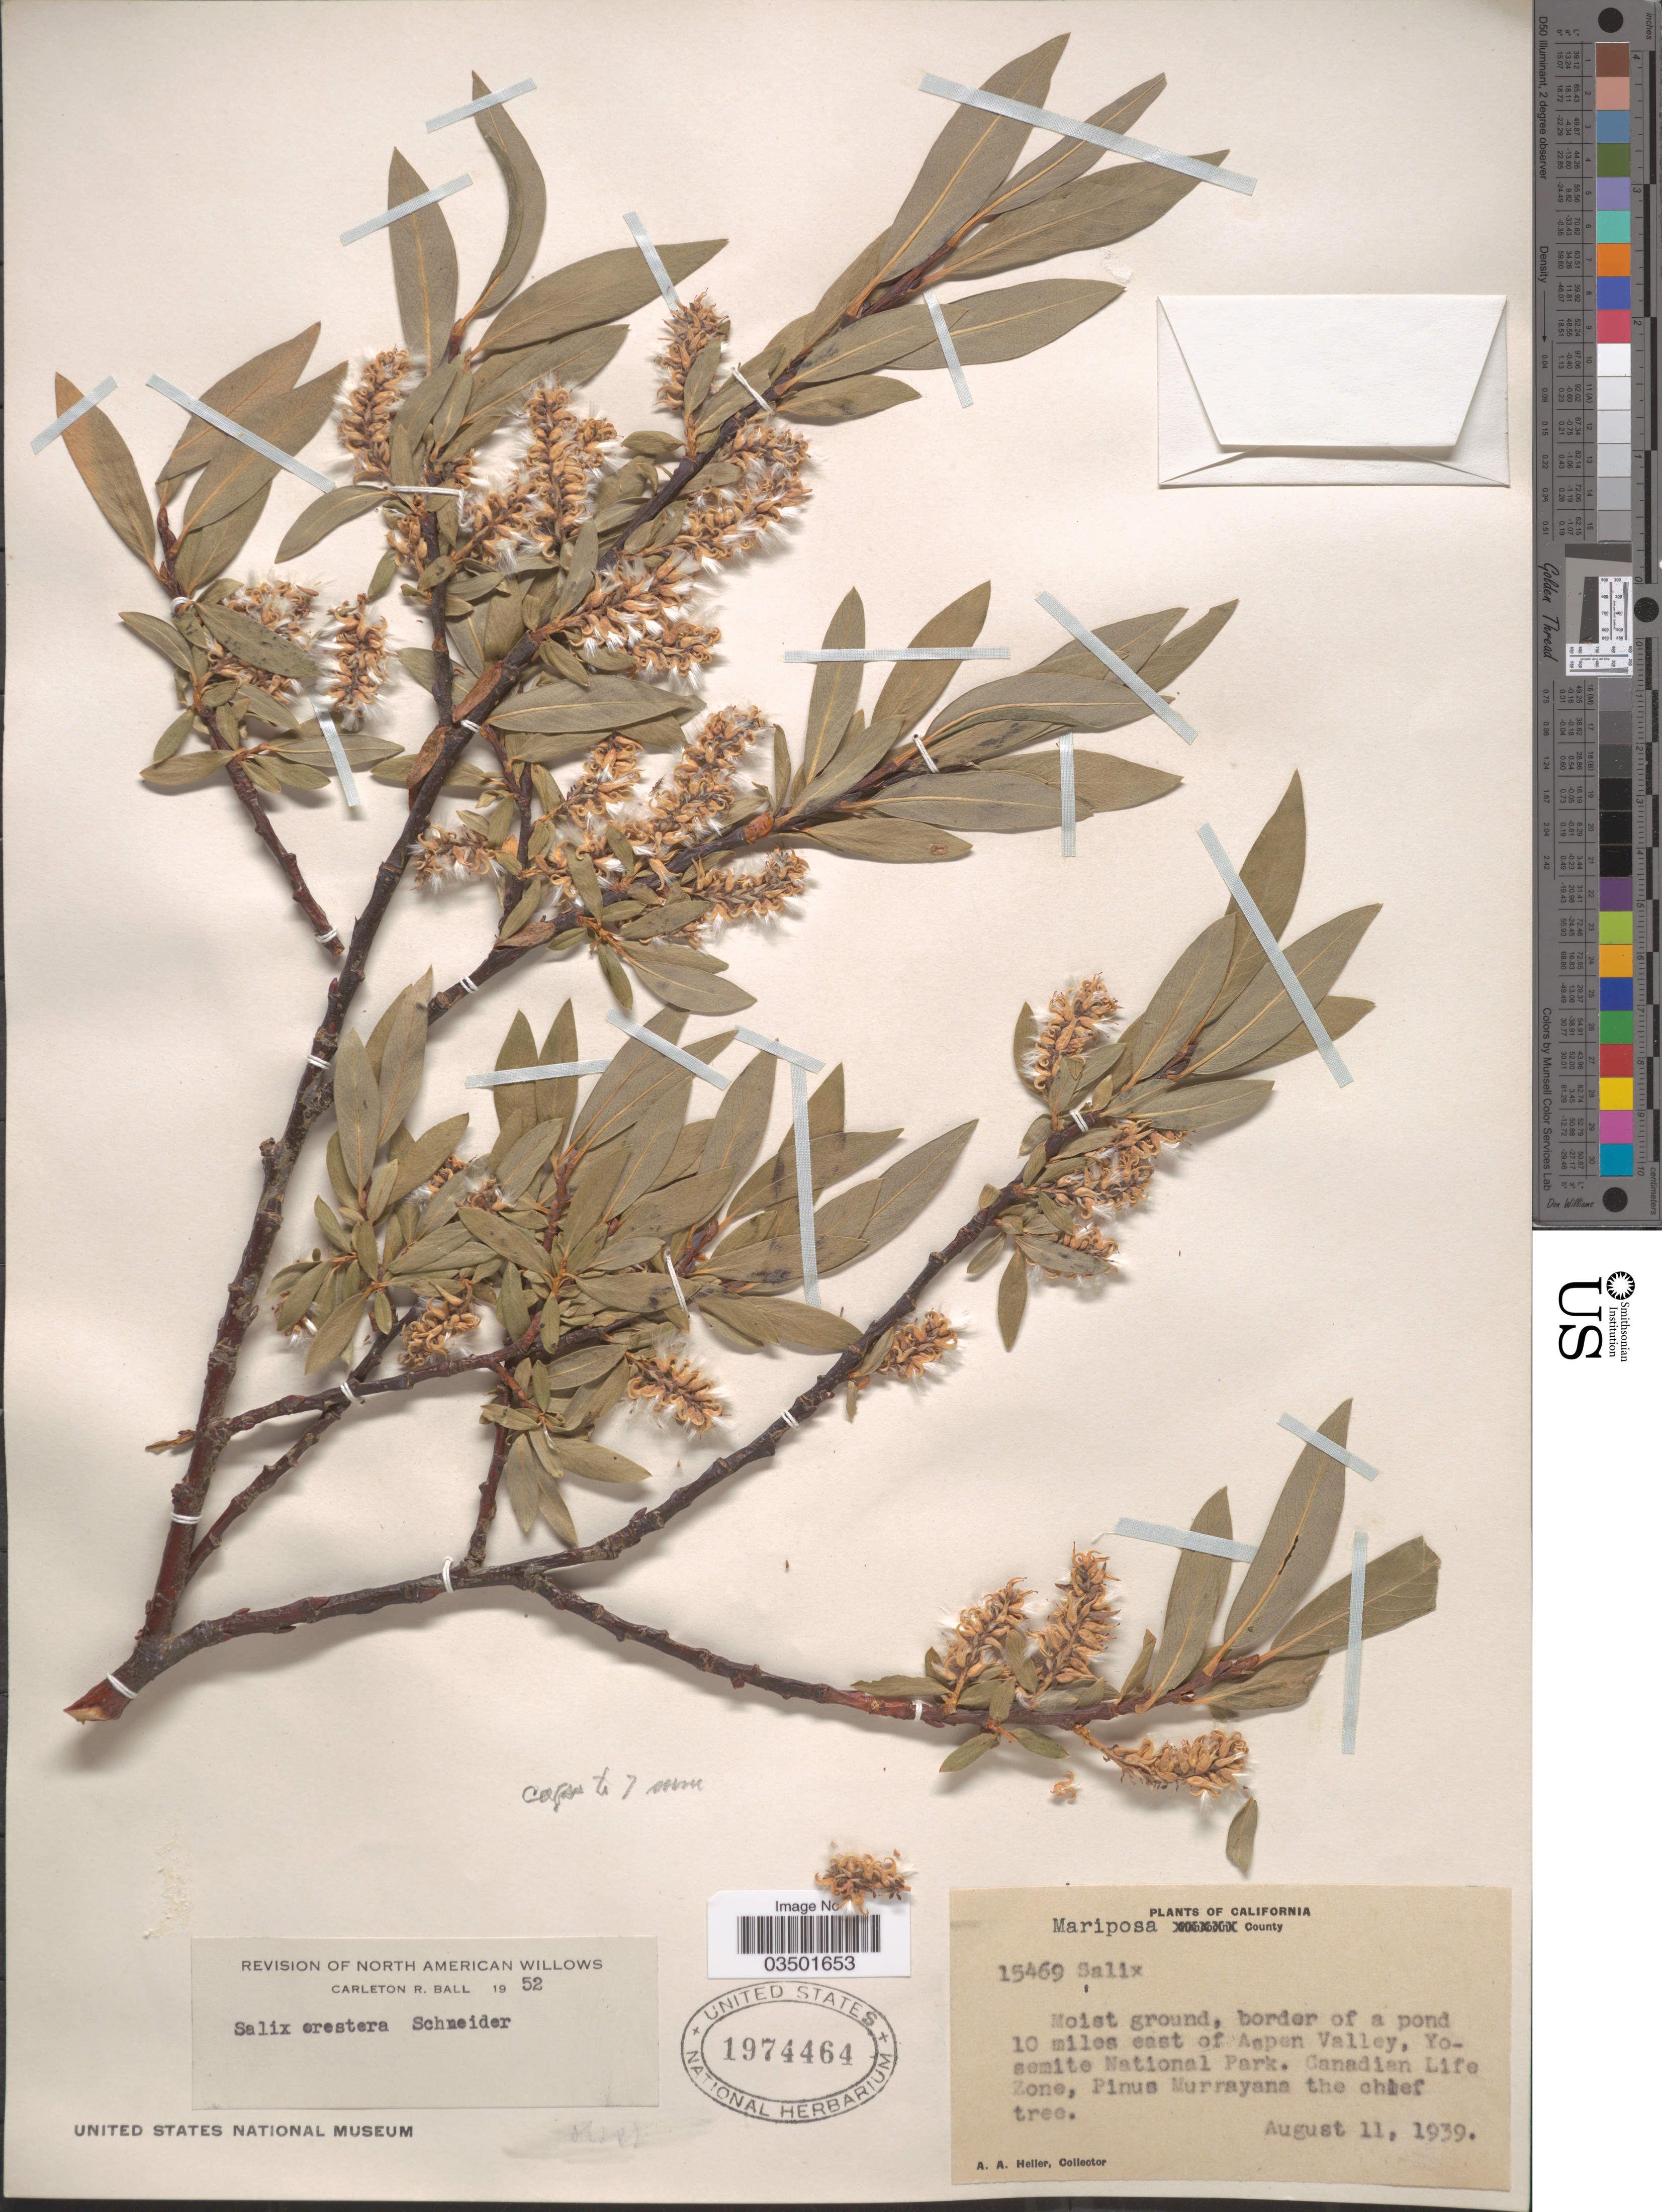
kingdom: Plantae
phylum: Tracheophyta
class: Magnoliopsida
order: Malpighiales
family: Salicaceae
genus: Salix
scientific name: Salix orestera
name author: C.K. Schneid.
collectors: A. A. Heller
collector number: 15469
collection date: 1939-08-11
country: United States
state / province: California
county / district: Mariposa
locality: Mariposa County. Border of a pond 10 miles east of Aspen Valley, Yosemite National Park. Canadian Life Zone.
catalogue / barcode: US 1974464